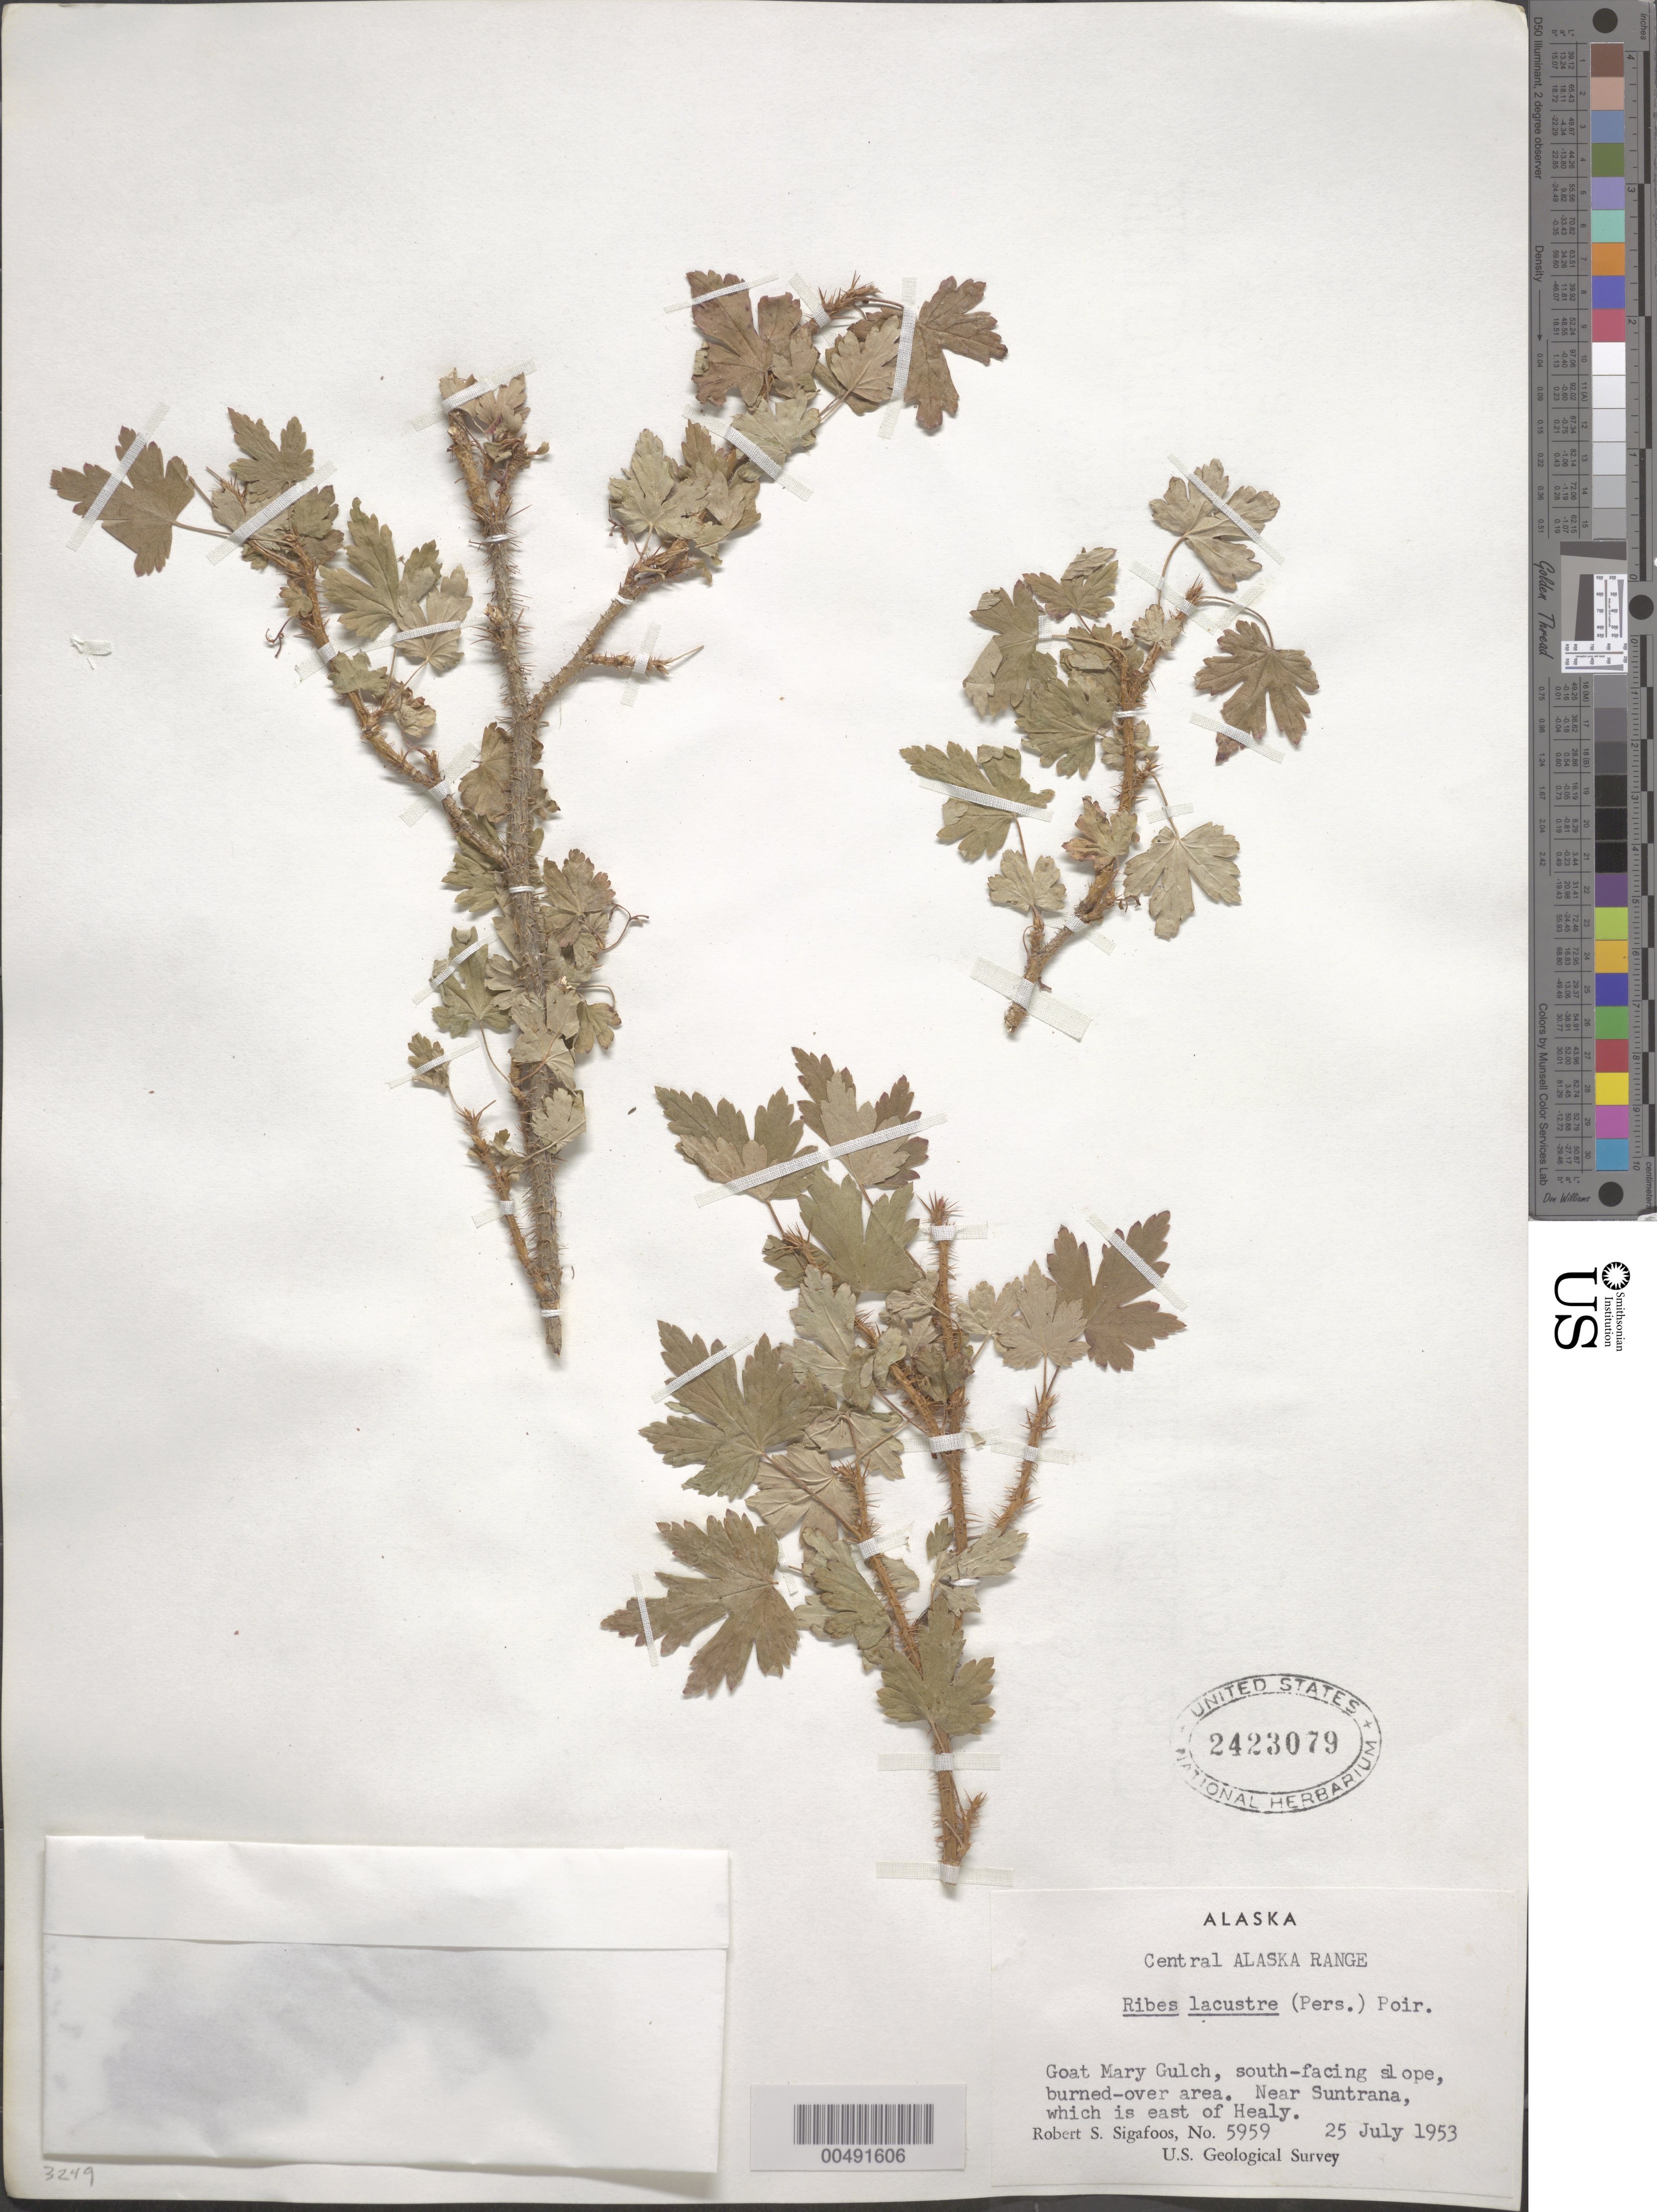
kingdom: Plantae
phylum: Tracheophyta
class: Magnoliopsida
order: Saxifragales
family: Grossulariaceae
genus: Ribes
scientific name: Ribes lacustre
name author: (Pers.) Poir.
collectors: R. Sigafoos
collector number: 5959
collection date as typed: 25 Jul 1953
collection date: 1953-07-25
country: United States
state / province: Alaska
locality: Central Alaska Range, Goat Mary Gulch, near Suntrana, which is east of Healy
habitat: south-facing slope, burnt-over area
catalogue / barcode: US 2423079